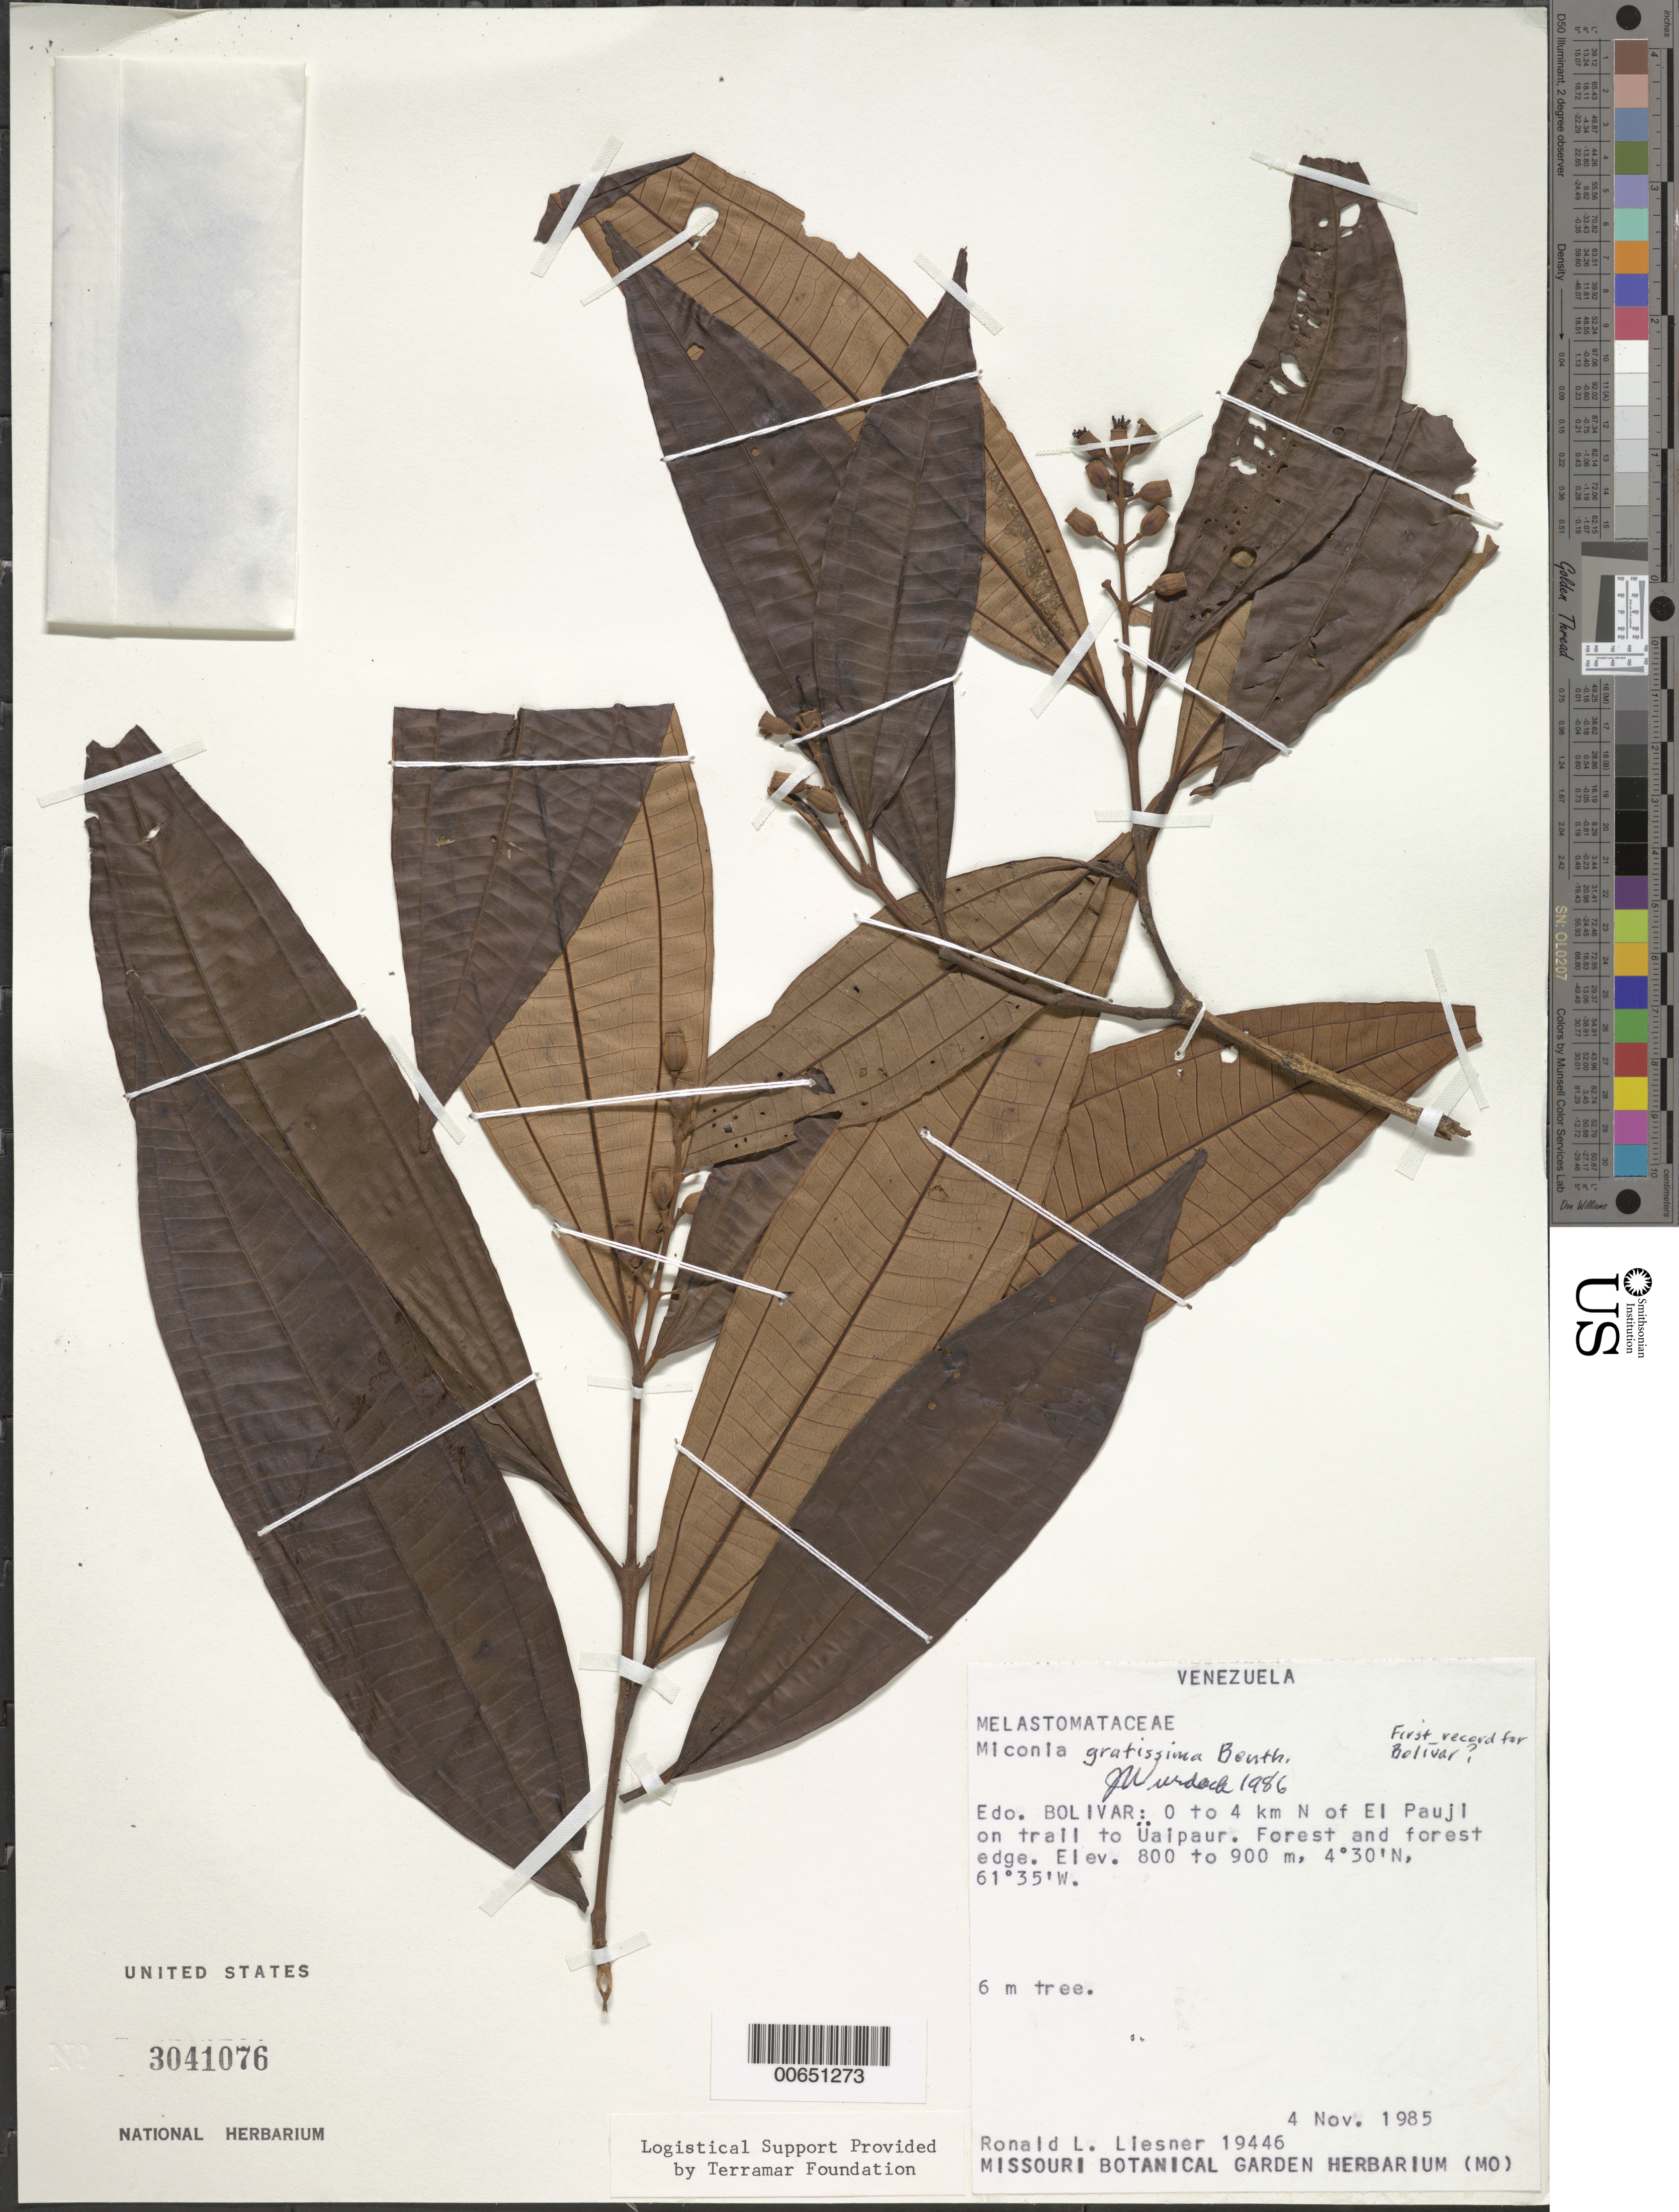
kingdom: Plantae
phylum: Tracheophyta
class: Magnoliopsida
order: Myrtales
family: Melastomataceae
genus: Miconia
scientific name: Miconia gratissima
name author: Benth. ex Triana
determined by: Wurdack, John J., (US), US (UNITED STATES)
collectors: R. L. Liesner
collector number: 19446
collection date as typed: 4-Nov-85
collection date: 1985-11-04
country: Venezuela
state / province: Bolívar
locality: El Pauji, 0-4 km N of, on trail to Üaipaur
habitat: Forest and forest edge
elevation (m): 800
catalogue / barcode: US 3041076